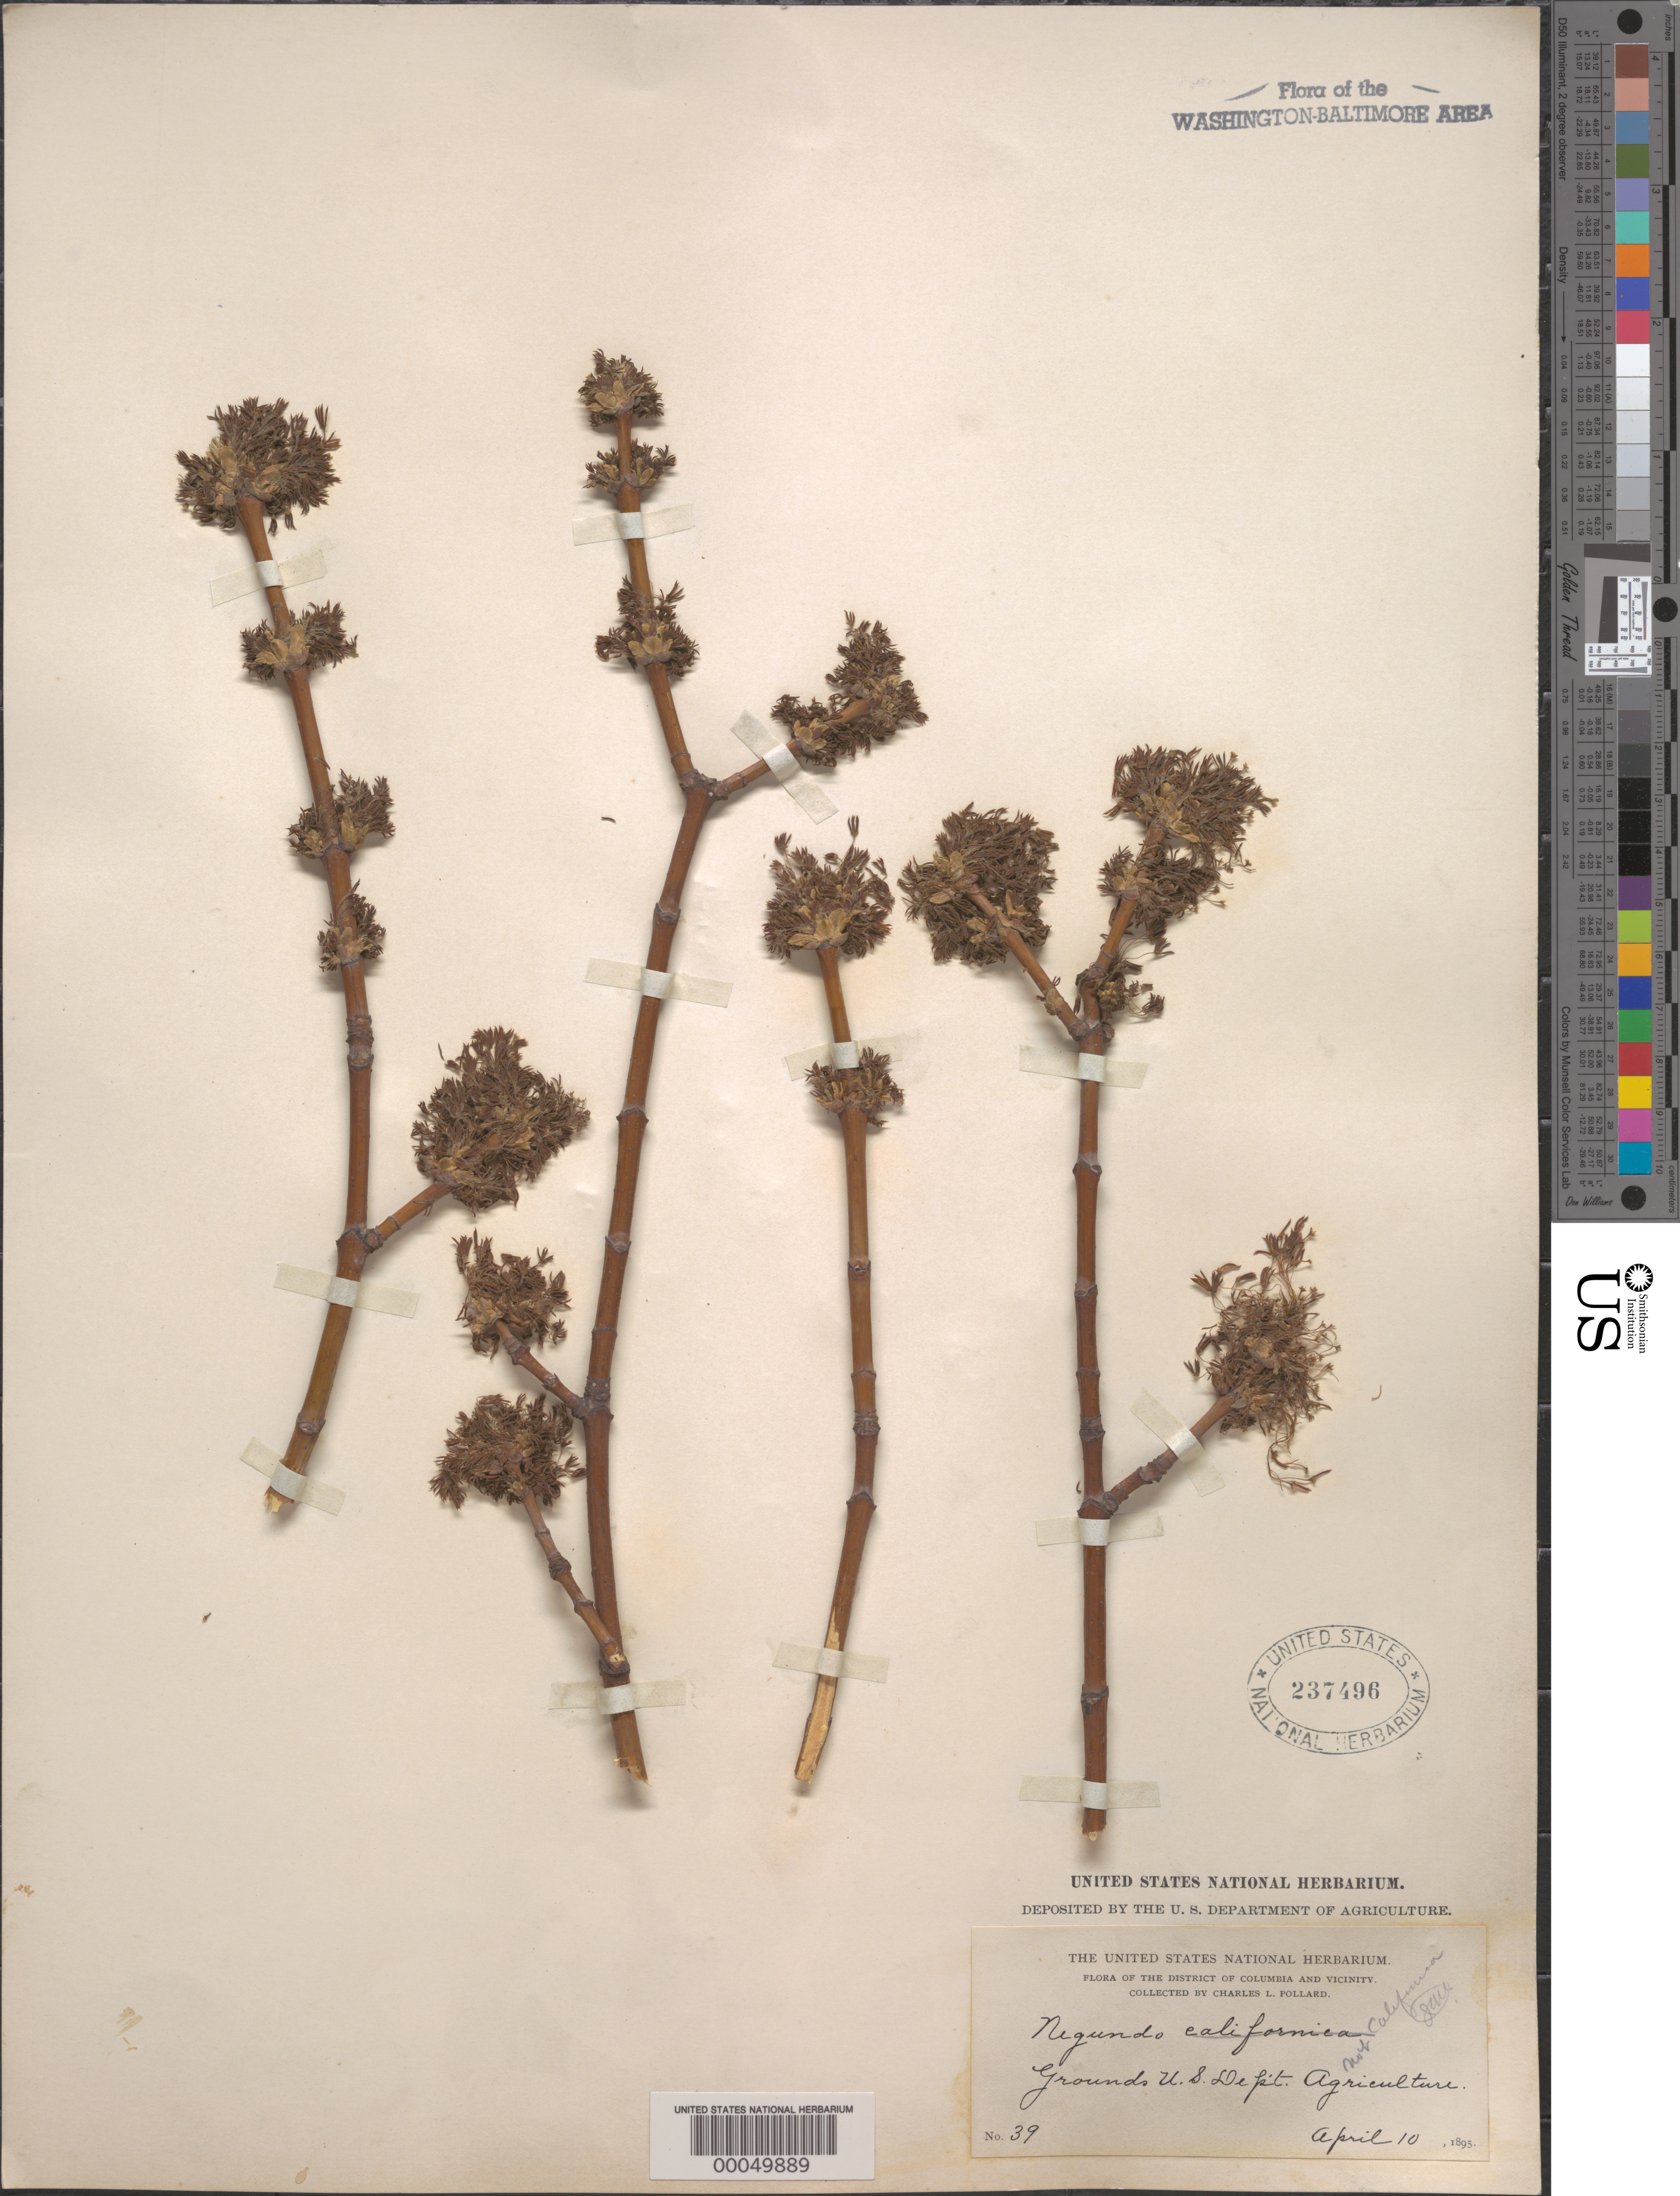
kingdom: Plantae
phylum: Tracheophyta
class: Magnoliopsida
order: Sapindales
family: Sapindaceae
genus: Acer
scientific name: Acer negundo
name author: L.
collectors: C. L. Pollard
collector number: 39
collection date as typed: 10 Apr 1895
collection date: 1895-04-10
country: United States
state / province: District of Columbia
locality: Agriculture Dept.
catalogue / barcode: US 237496